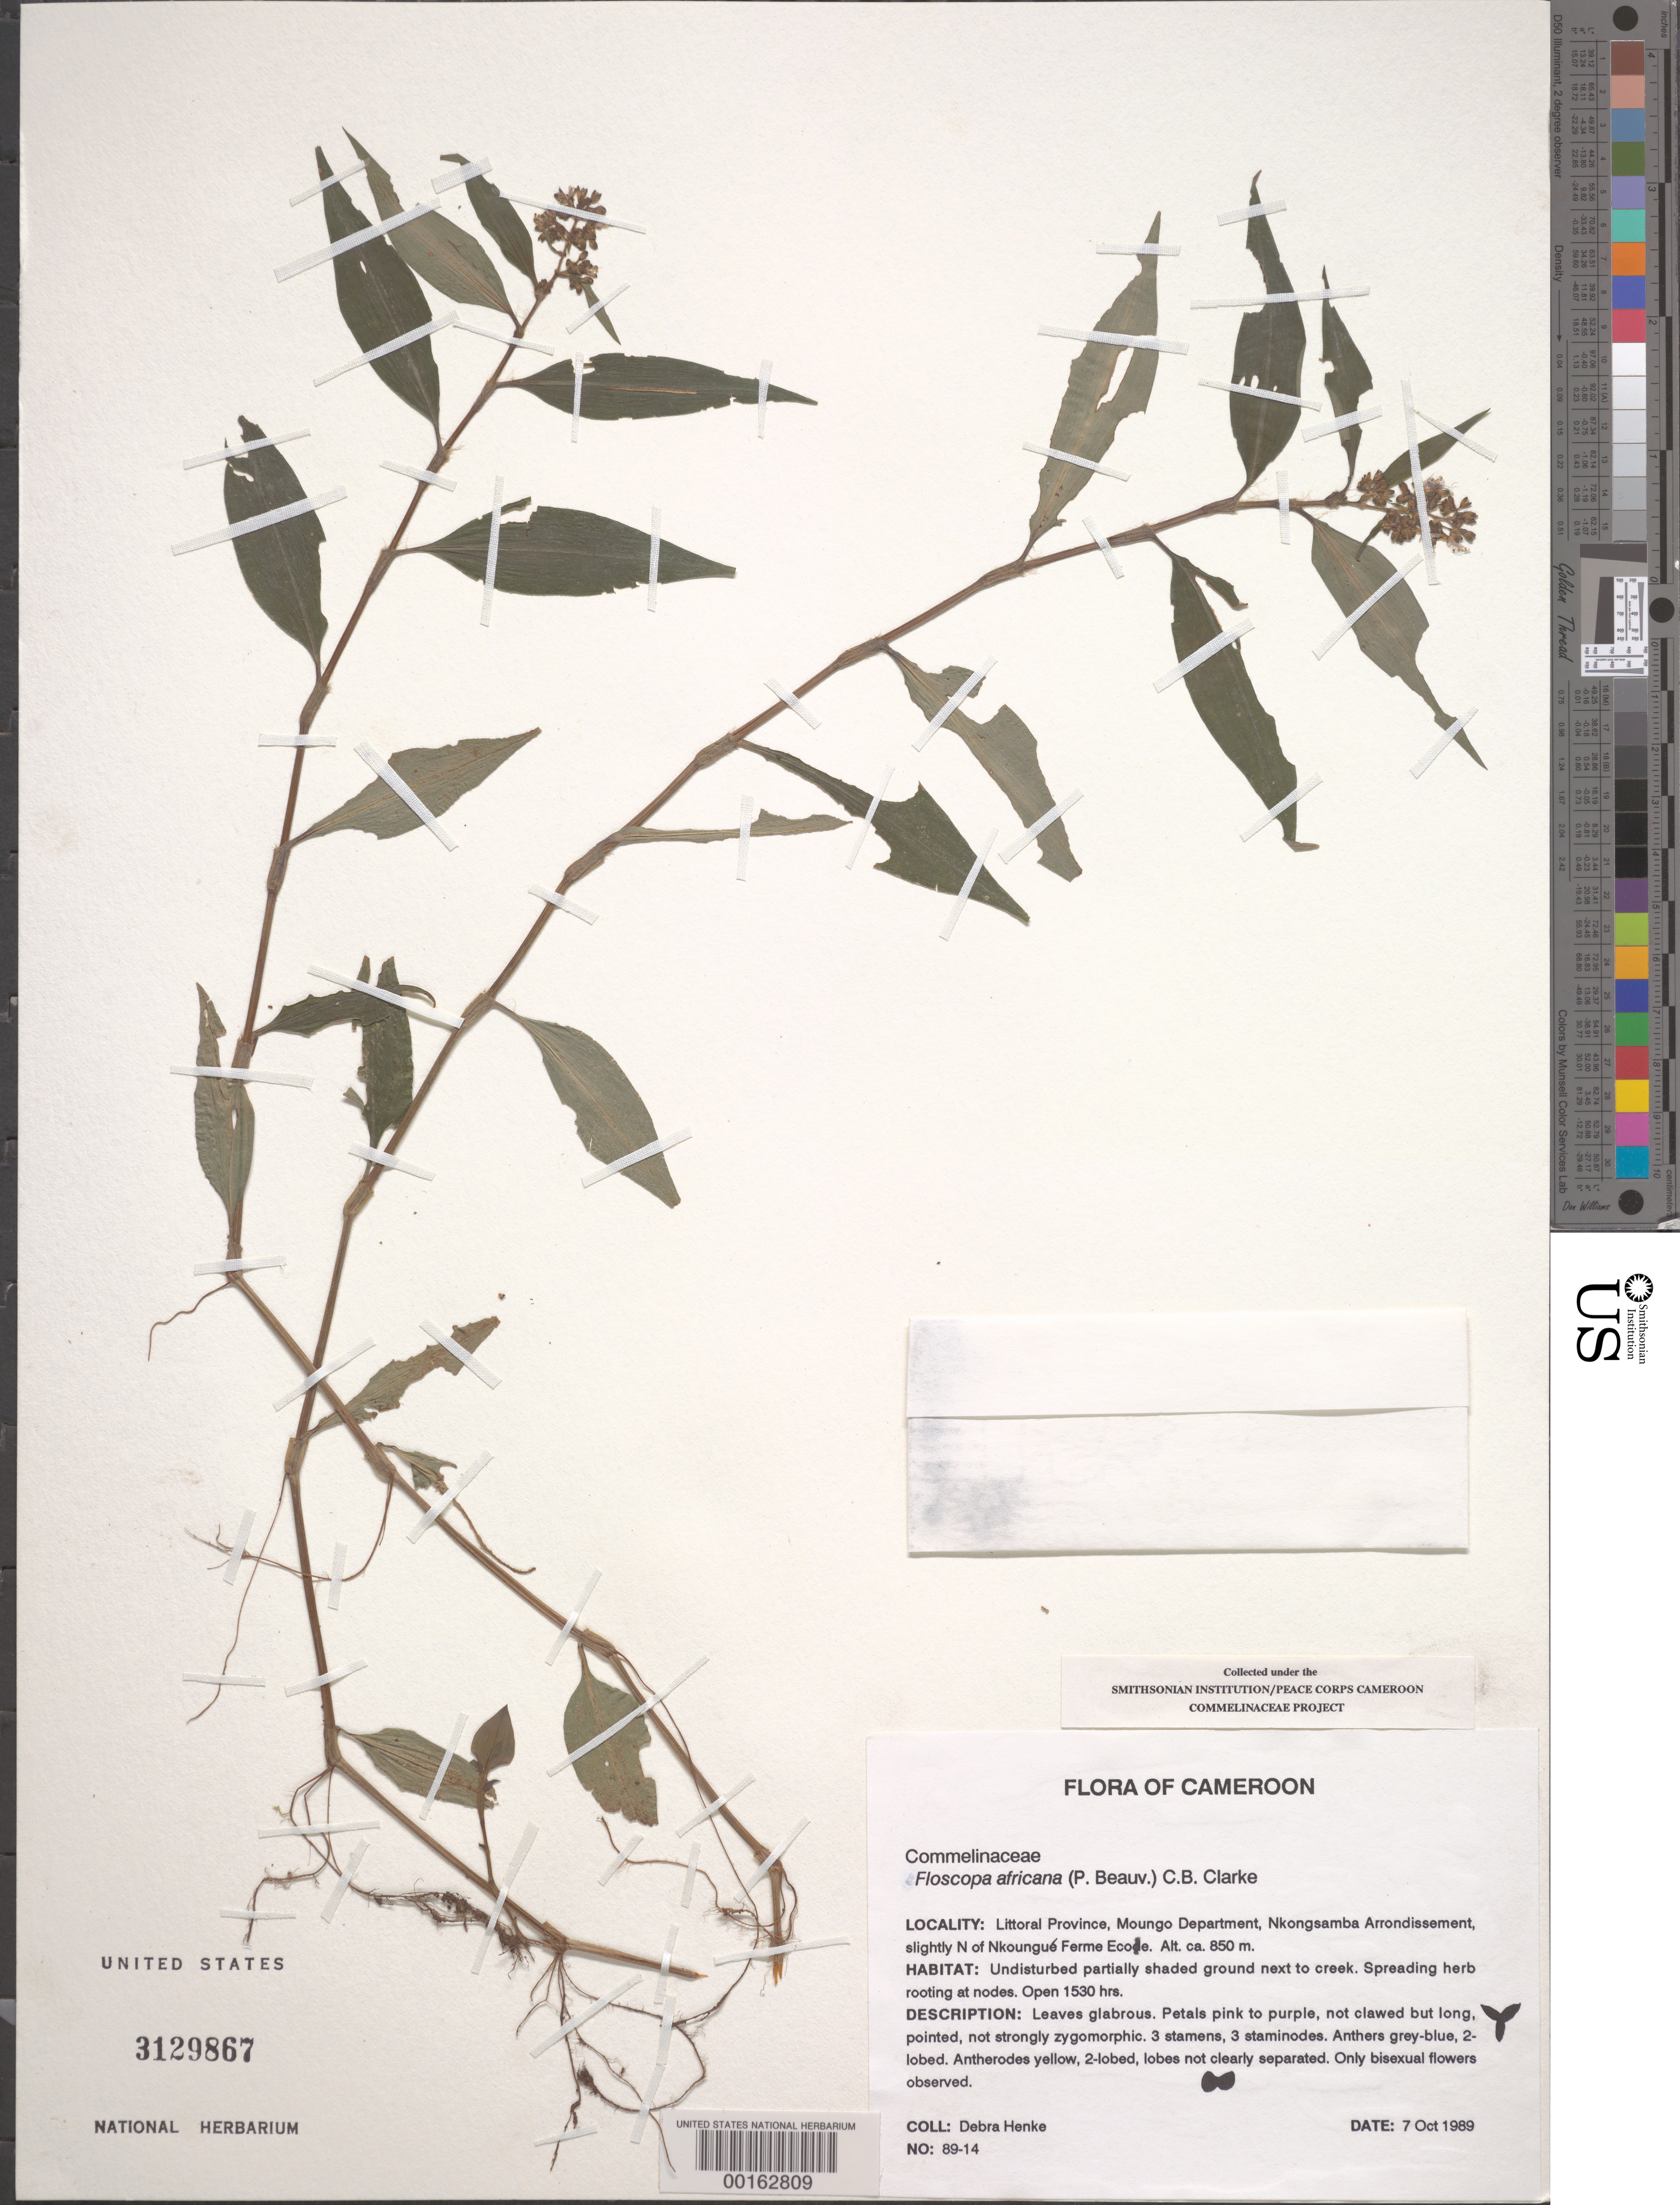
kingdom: Plantae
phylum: Tracheophyta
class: Liliopsida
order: Commelinales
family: Commelinaceae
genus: Floscopa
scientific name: Floscopa africana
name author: (P. Beauv.) C.B. Clarke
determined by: Faden, Robert B., (US), Smithsonian Institution - National Museum of Natural History (UNITED STATES)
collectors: D. Henke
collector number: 89-14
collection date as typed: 07 Oct 1989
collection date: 1989-10-07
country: Cameroon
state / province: Littoral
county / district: Mungo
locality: Nkongsamba arrondissement, n of nkoungue ferme ecole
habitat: Undisturbed partially shaded ground next to creek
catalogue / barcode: US 3129867